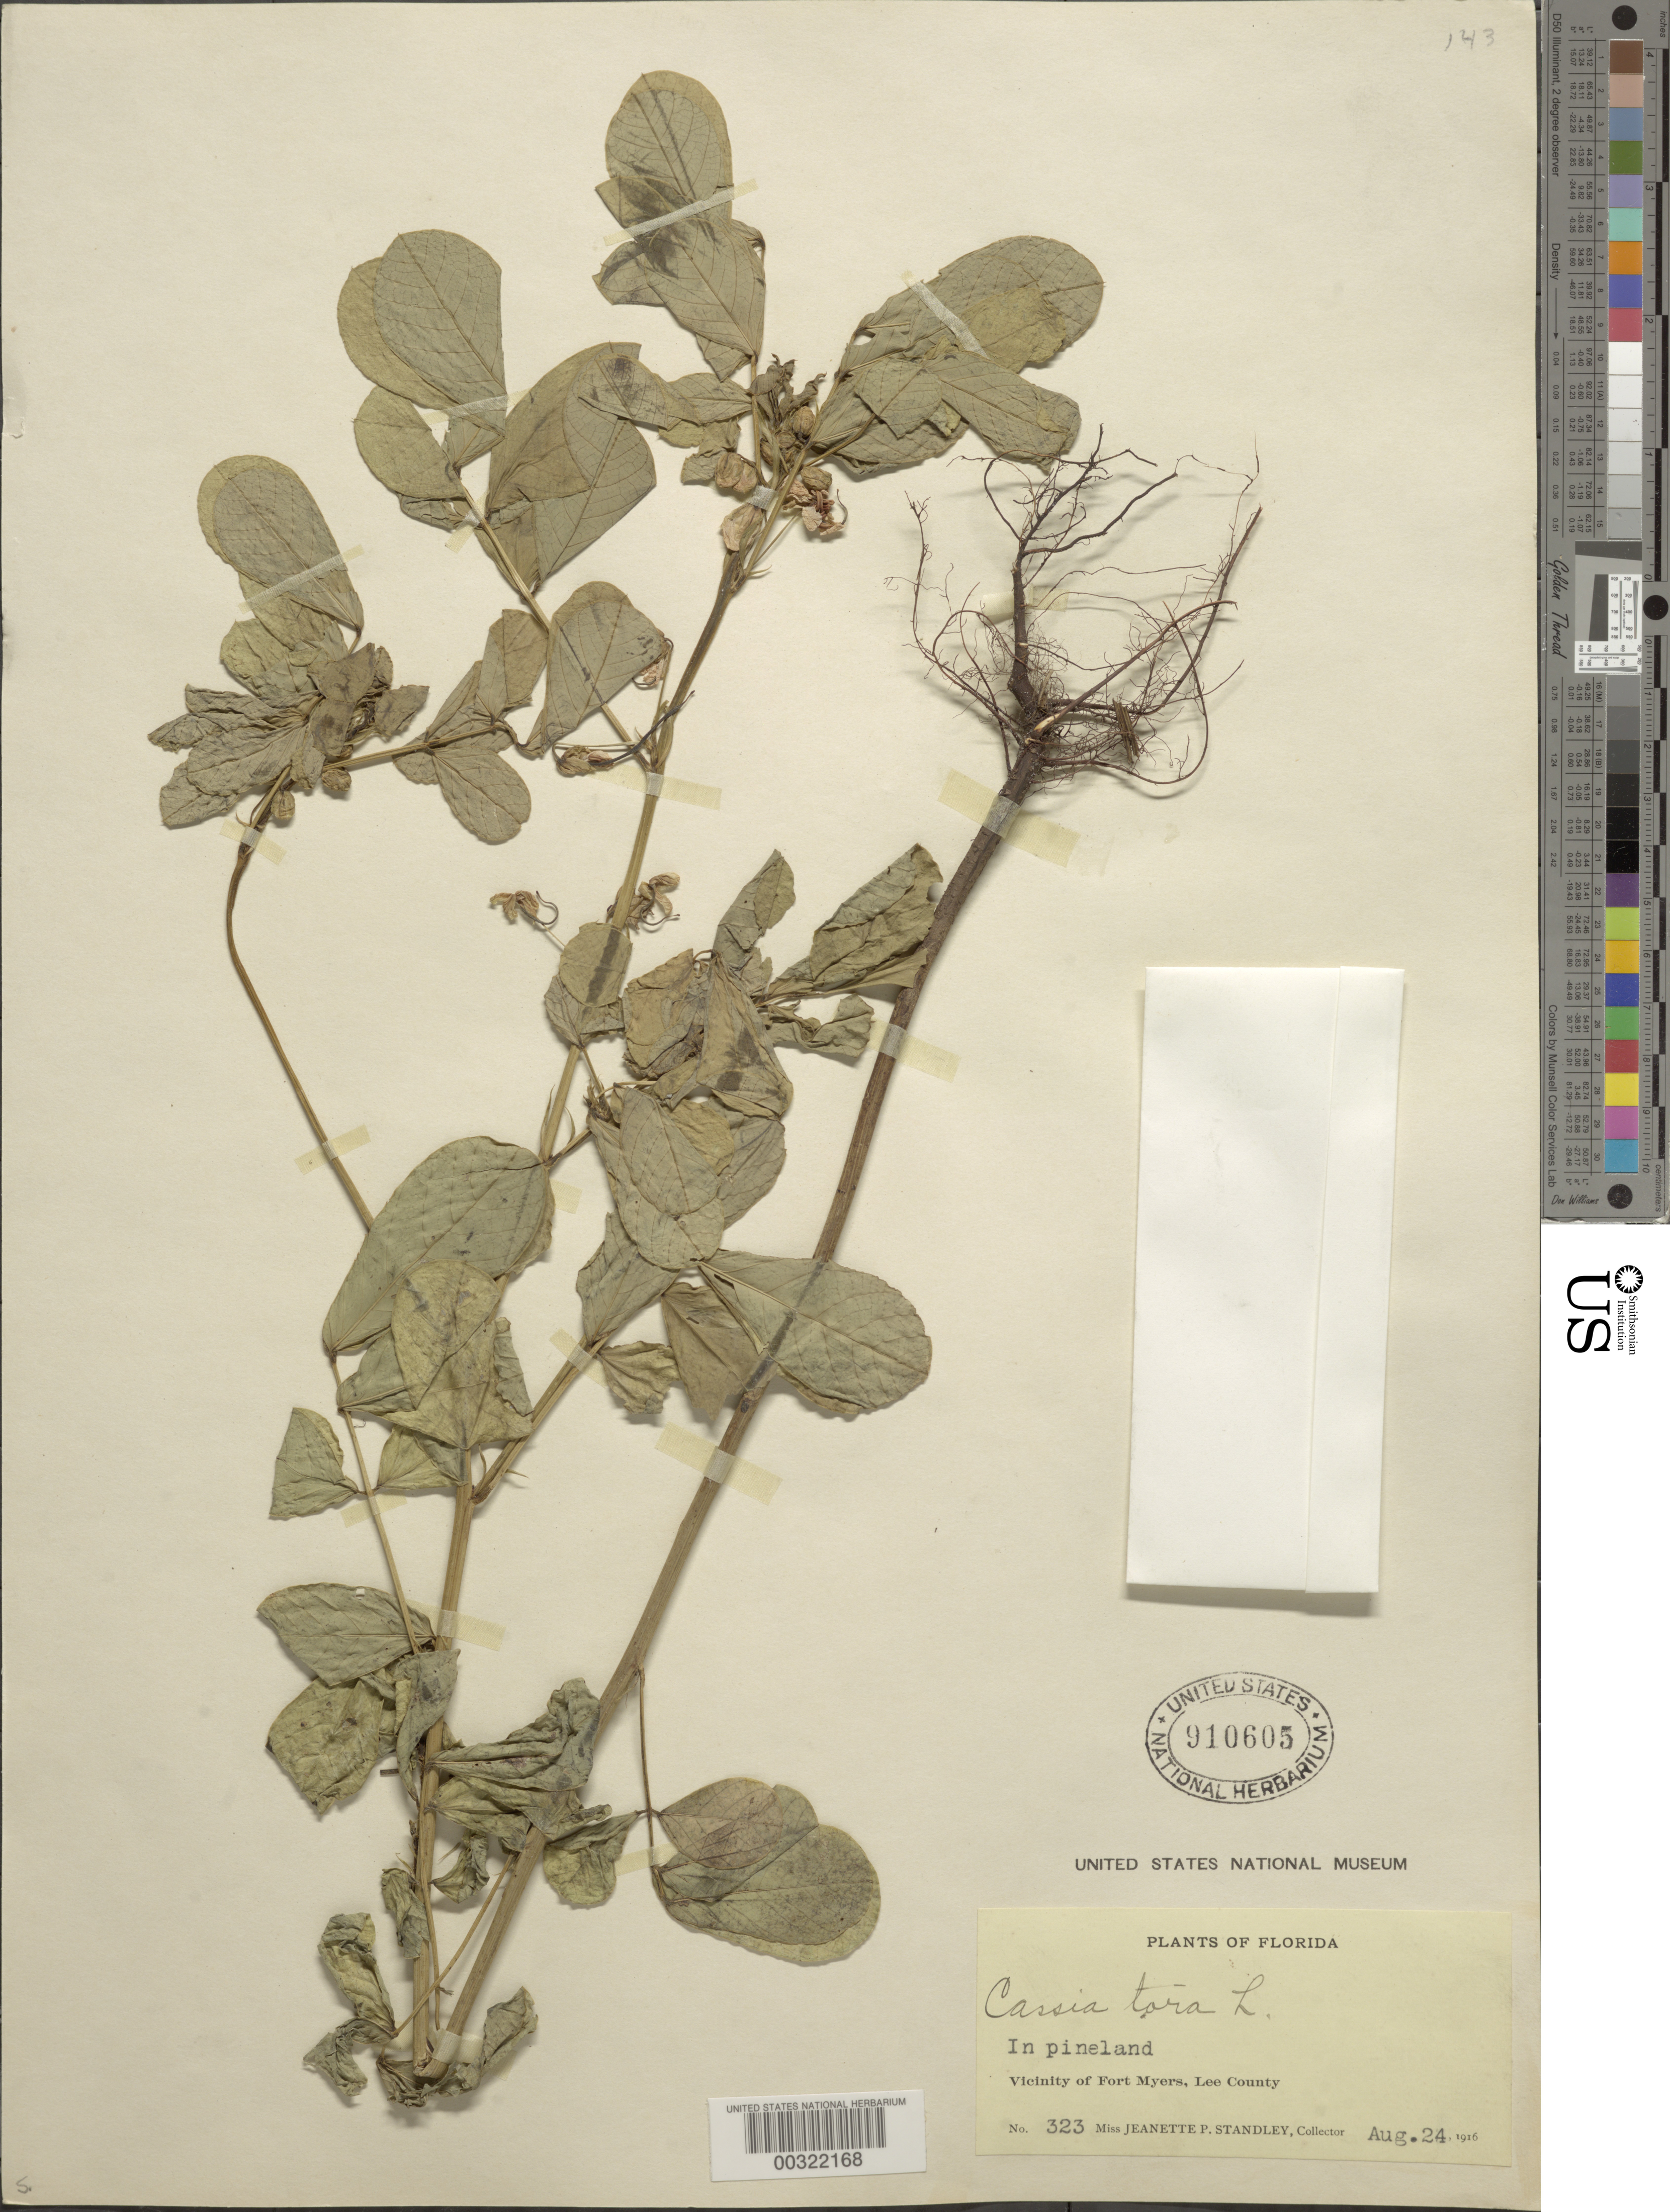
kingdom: Plantae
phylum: Tracheophyta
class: Magnoliopsida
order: Fabales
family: Fabaceae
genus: Senna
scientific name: Senna obtusifolia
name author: (L.) H.S. Irwin & Barneby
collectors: J. P. Standley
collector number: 323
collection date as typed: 24 Aug 1916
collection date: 1916-08-24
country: United States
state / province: Florida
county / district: Lee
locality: Vicinity of fort myers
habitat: Pineland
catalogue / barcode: US 910605